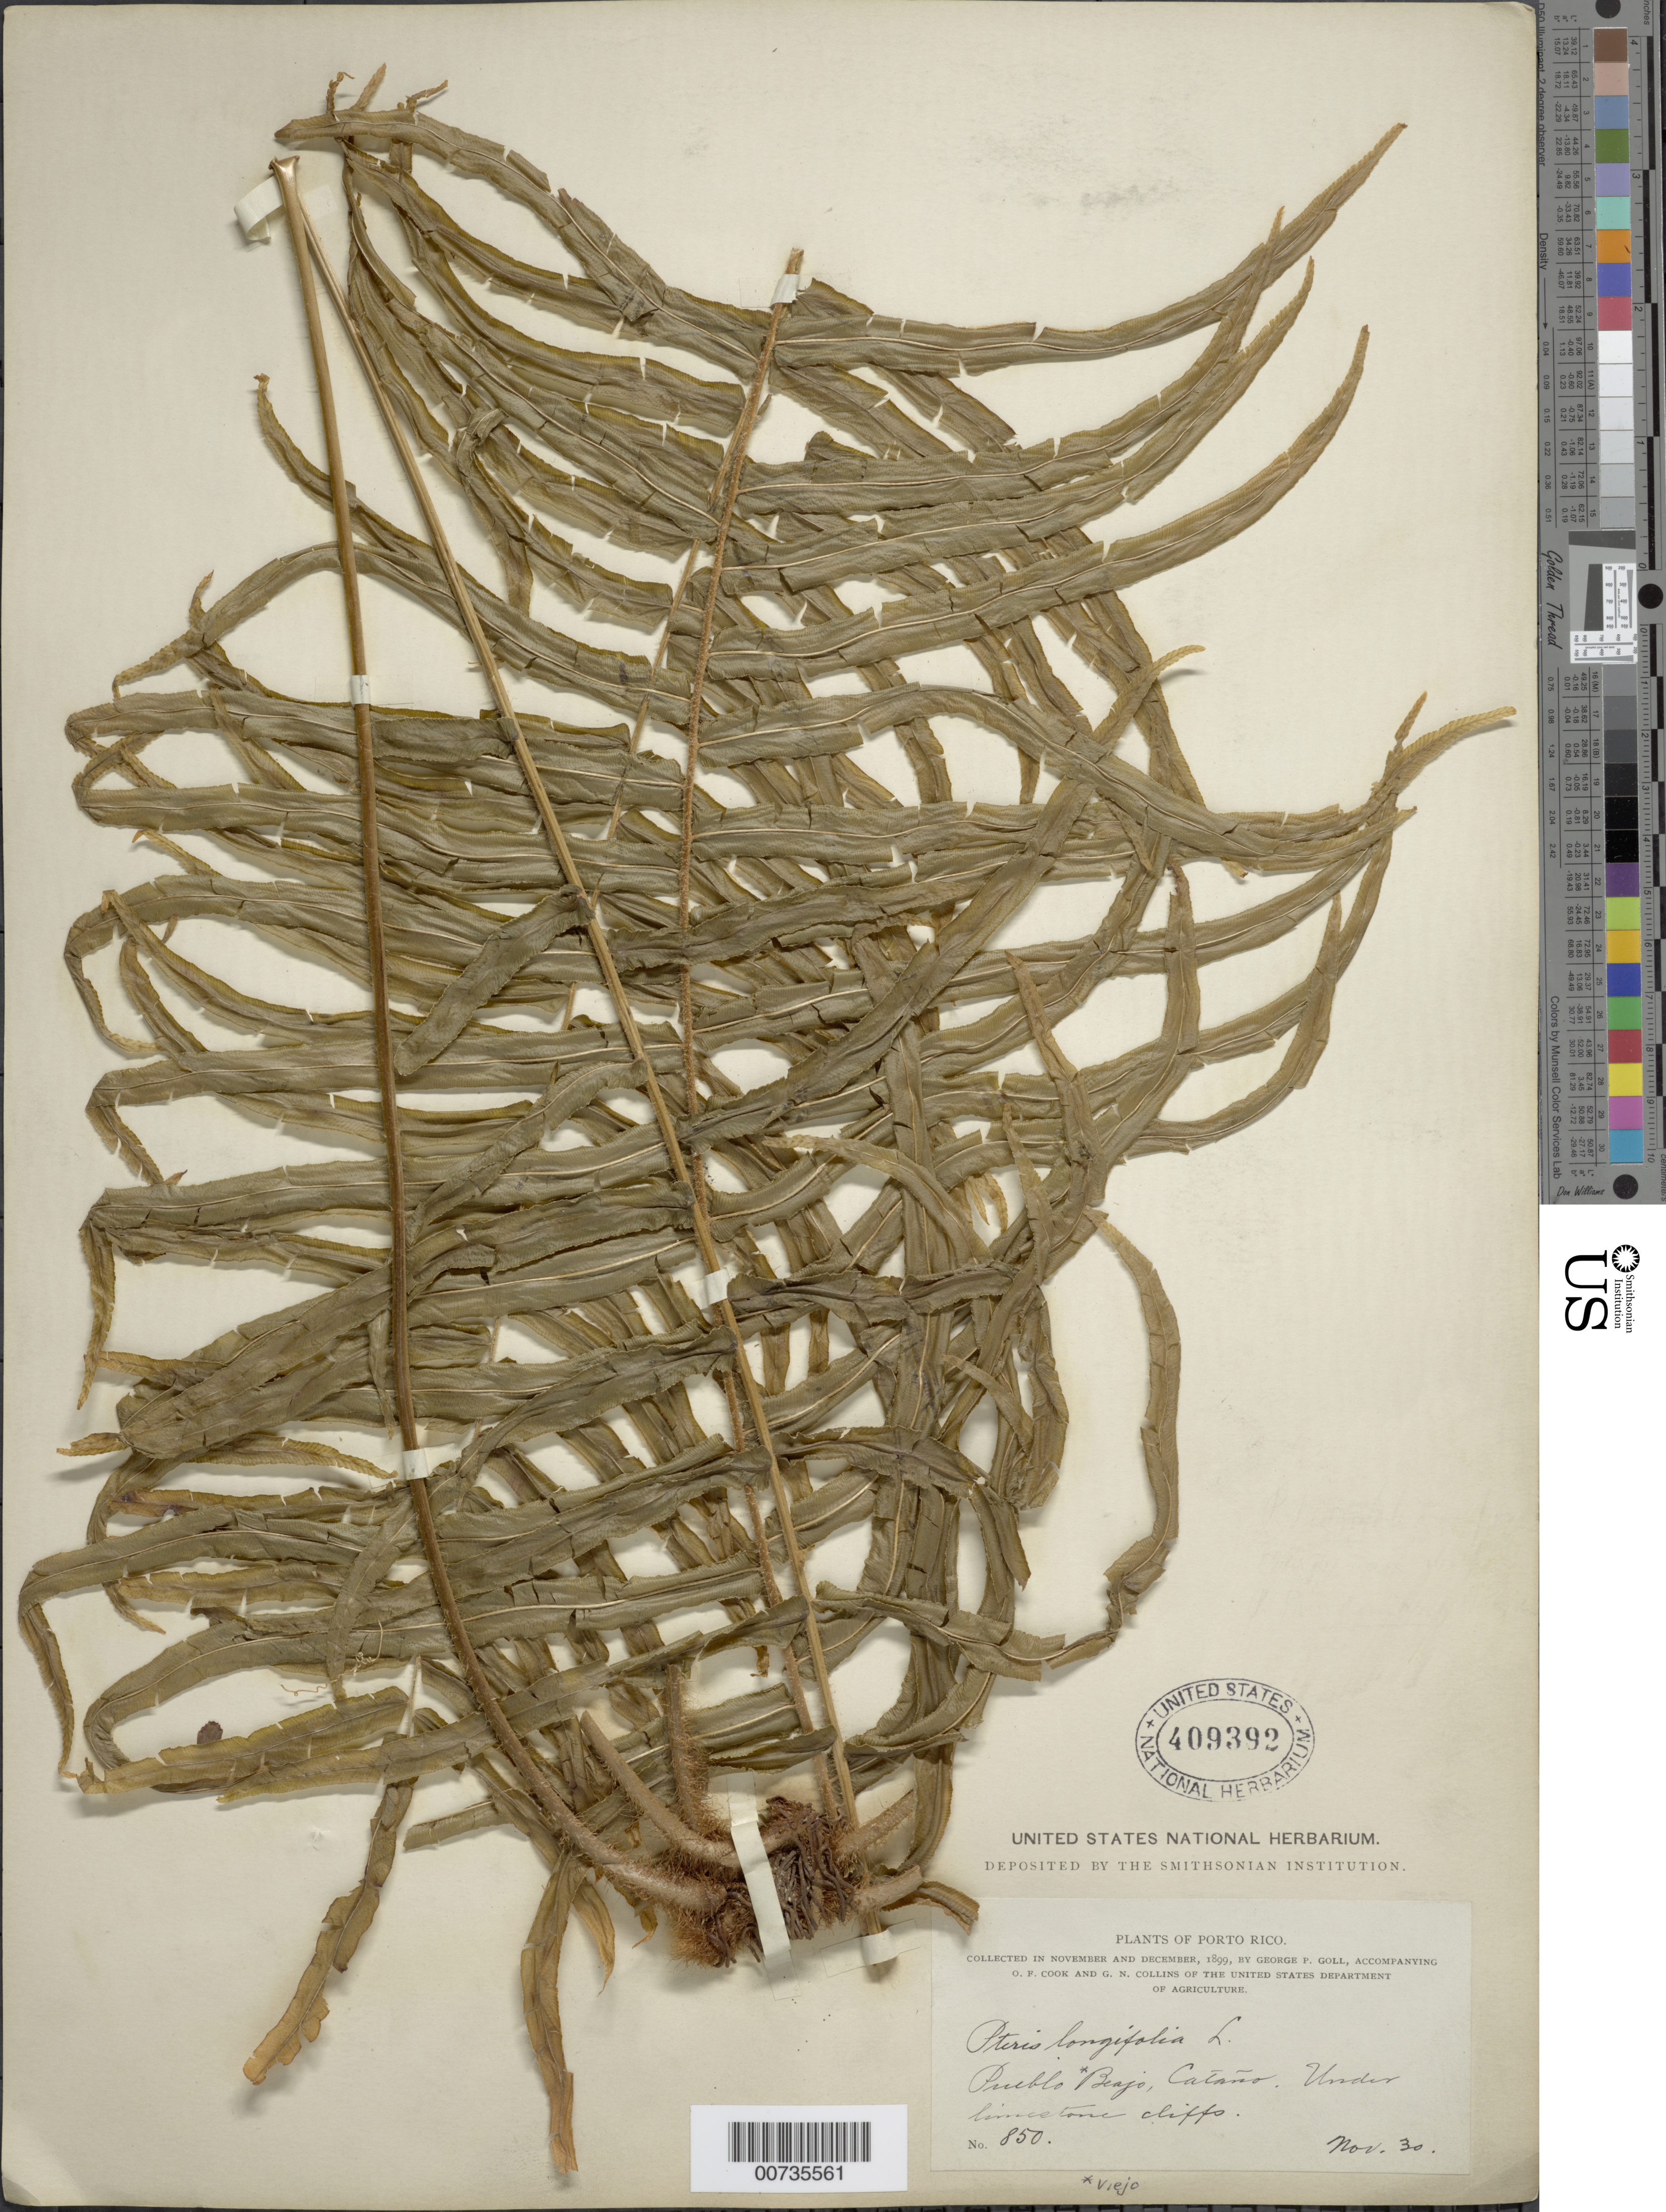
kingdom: Plantae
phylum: Tracheophyta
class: Polypodiopsida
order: Polypodiales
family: Pteridaceae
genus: Pteris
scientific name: Pteris longifolia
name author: L.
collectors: G. Goll, O. F. Cook & G. N. Collins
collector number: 850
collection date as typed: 30 Nov 1899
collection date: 1899-11-30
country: Puerto Rico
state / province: Guaynabo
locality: Pueblo Viejo, Cataño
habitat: Under limestone cliffs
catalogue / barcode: US 409392